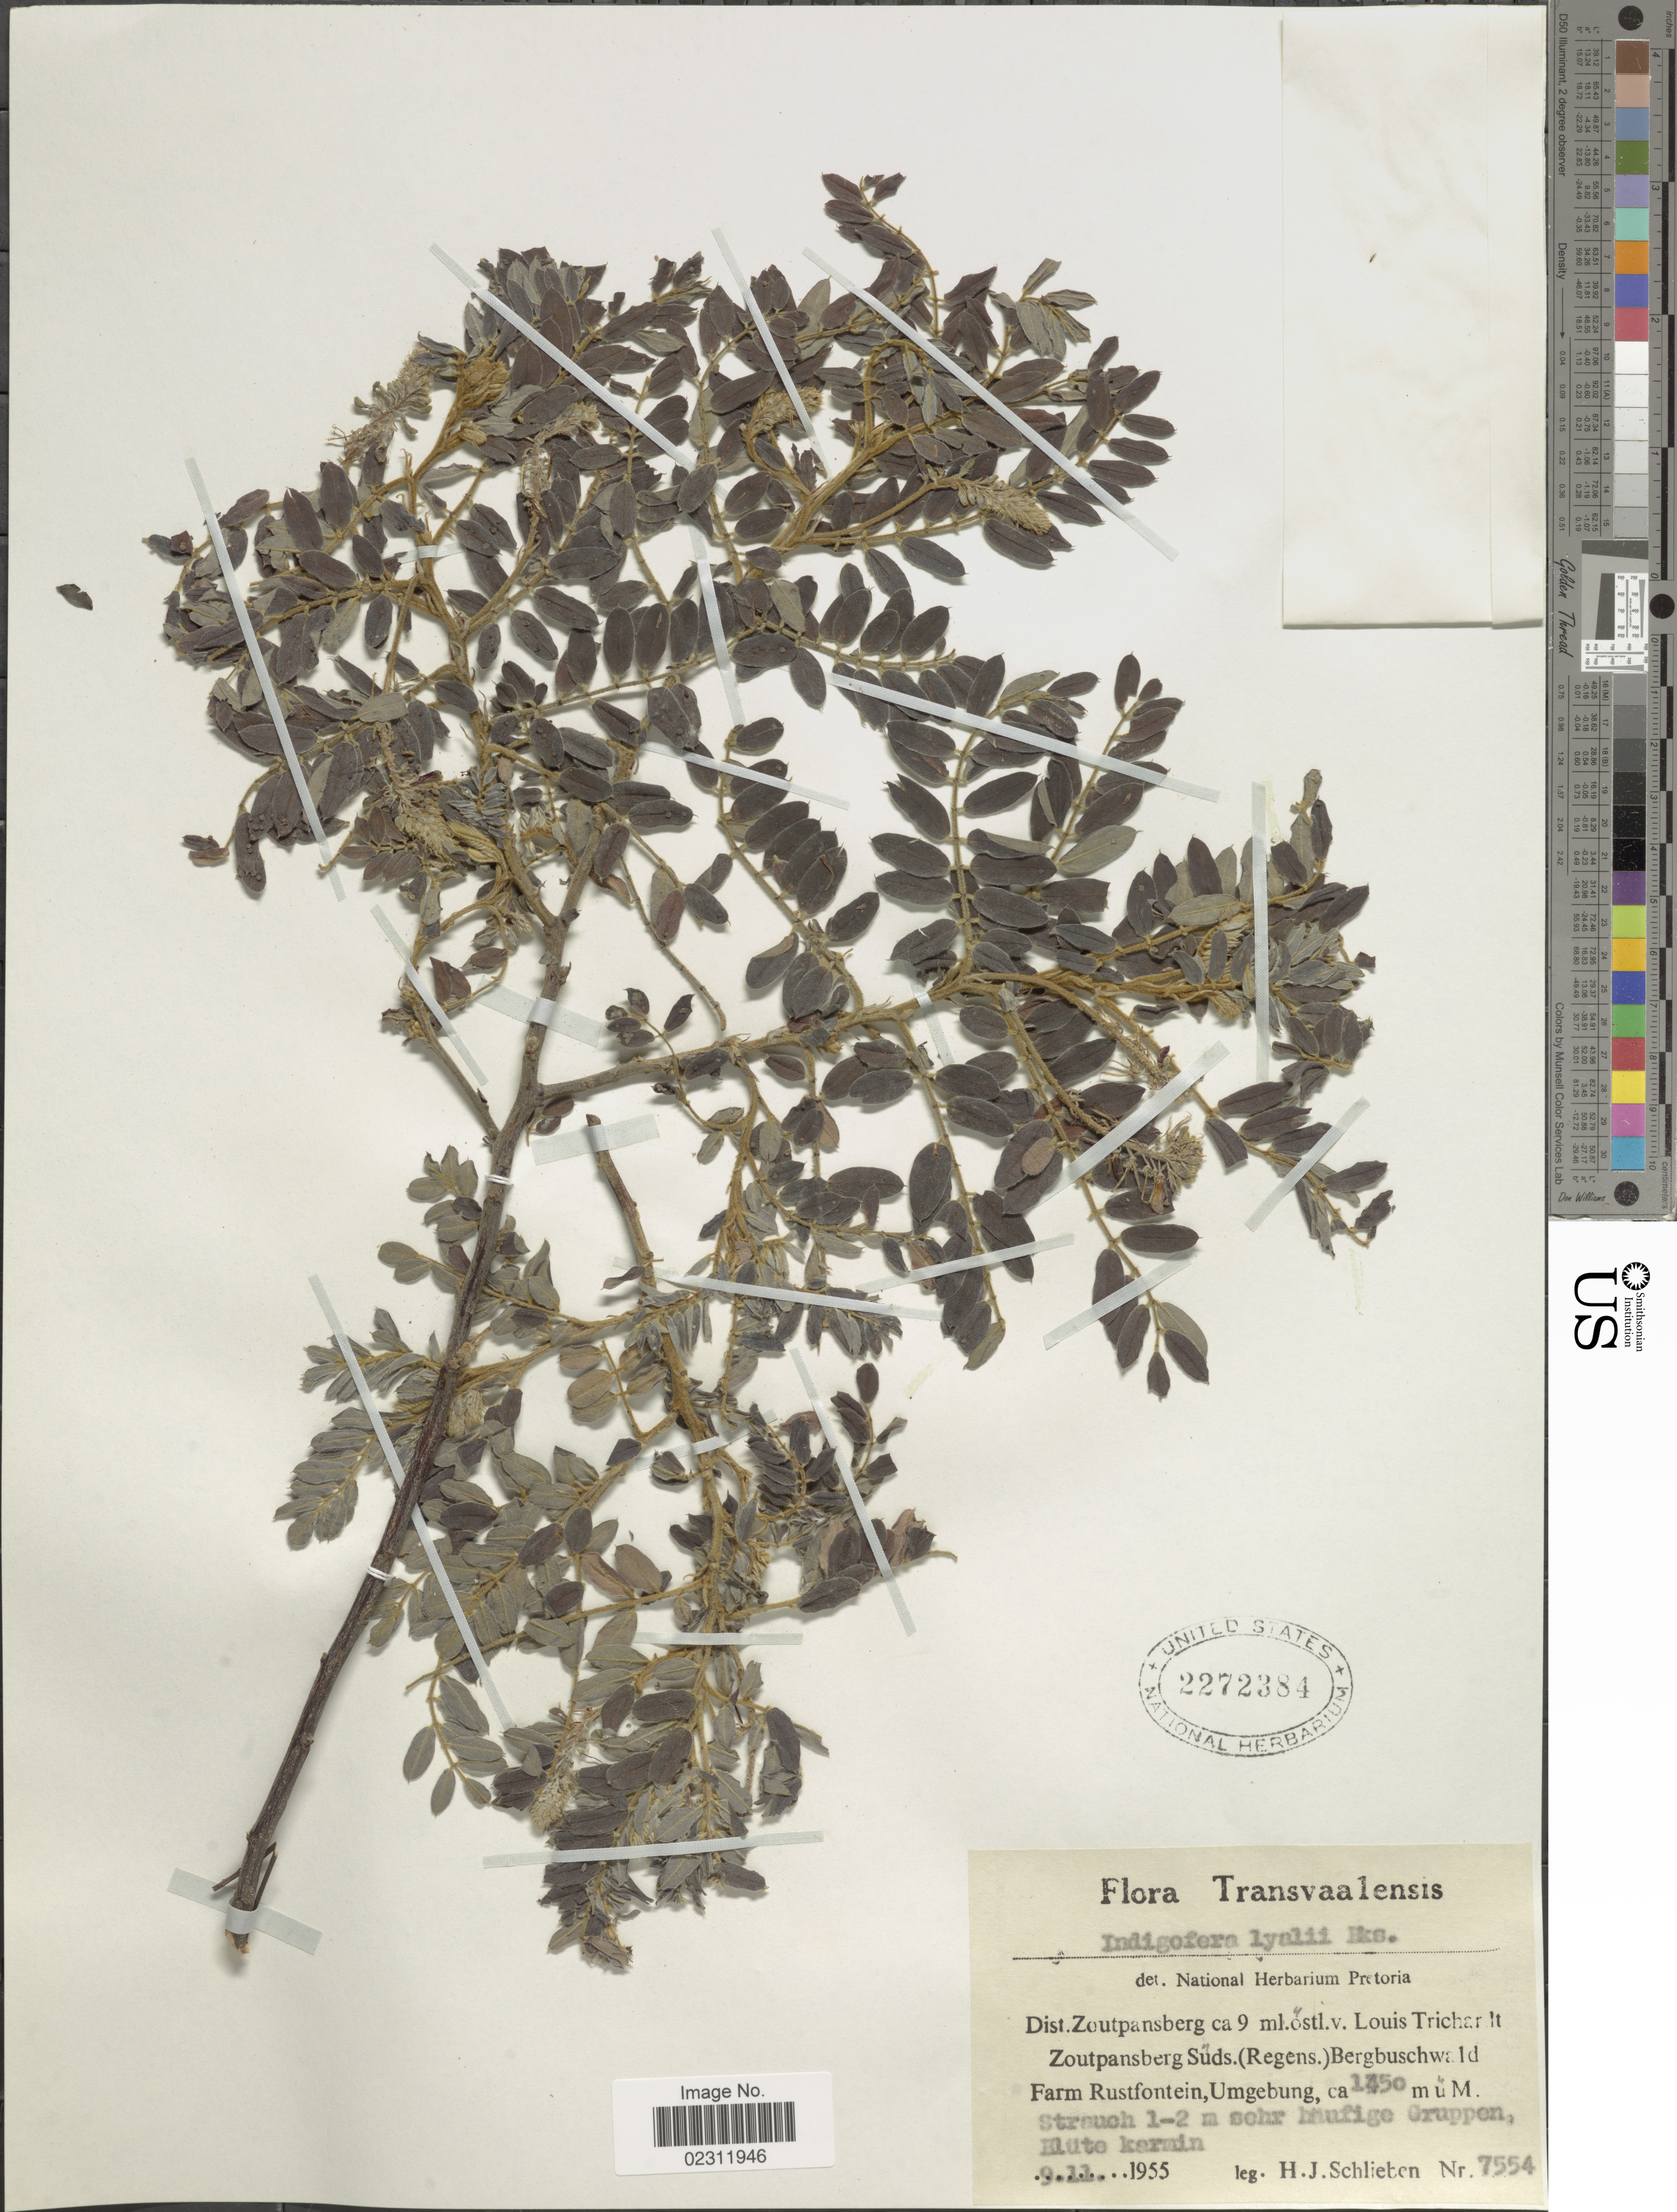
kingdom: Plantae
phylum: Tracheophyta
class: Magnoliopsida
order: Fabales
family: Fabaceae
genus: Indigofera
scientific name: Indigofera lyallii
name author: Baker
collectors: H. J. Schlieben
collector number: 7554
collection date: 1955-11-09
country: South Africa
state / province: Limpopo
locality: Transvaalensis, Dist. Zoutpansberg ca 9 ml. ostl. v. Louis Trichardt, Zoutpansberg Suds (Regens), Bergbushwald Farm Rustfontein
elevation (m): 1450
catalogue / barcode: US 2272384